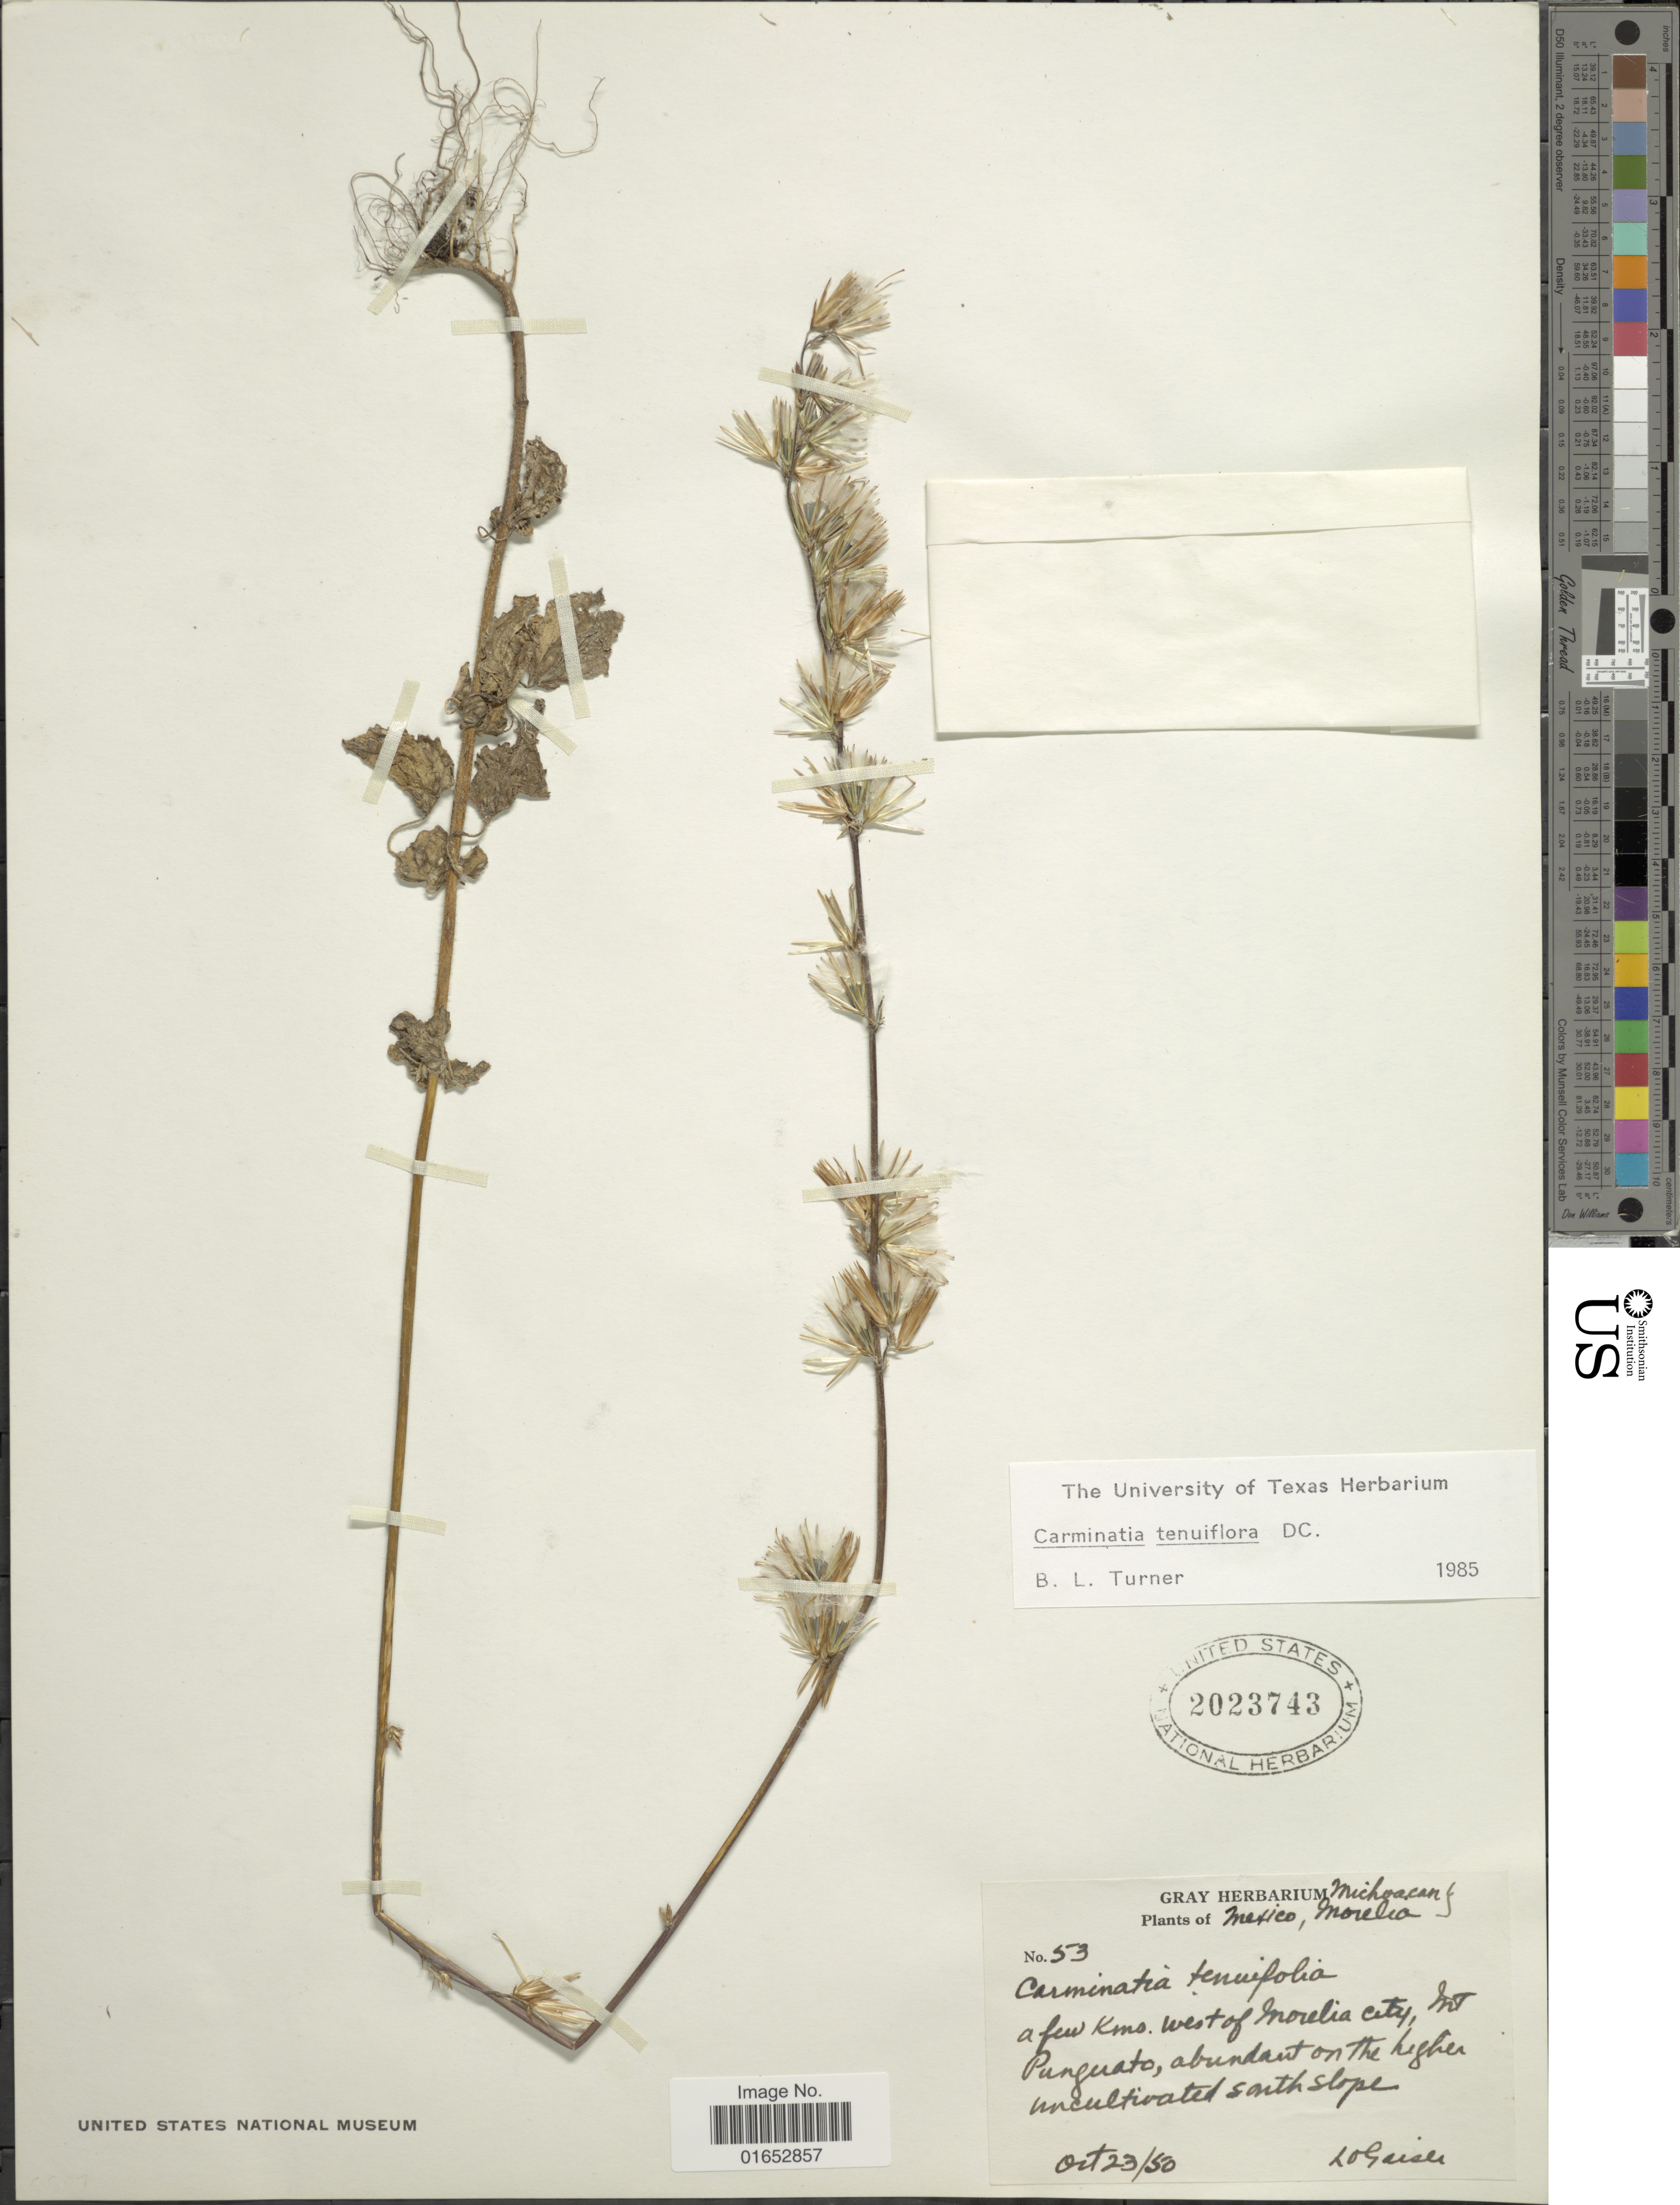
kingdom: Plantae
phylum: Tracheophyta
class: Magnoliopsida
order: Asterales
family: Asteraceae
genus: Carminatia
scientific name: Carminatia tenuiflora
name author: DC.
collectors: L. Gaiser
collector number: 53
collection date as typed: Transcribed d/m/y: 23/10/50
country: Mexico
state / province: Michoacán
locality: Morelia, a few Kms. west of Morelia city, Mt Punguato, abundant on the higher unciultivated south slope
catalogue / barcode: US 2023743